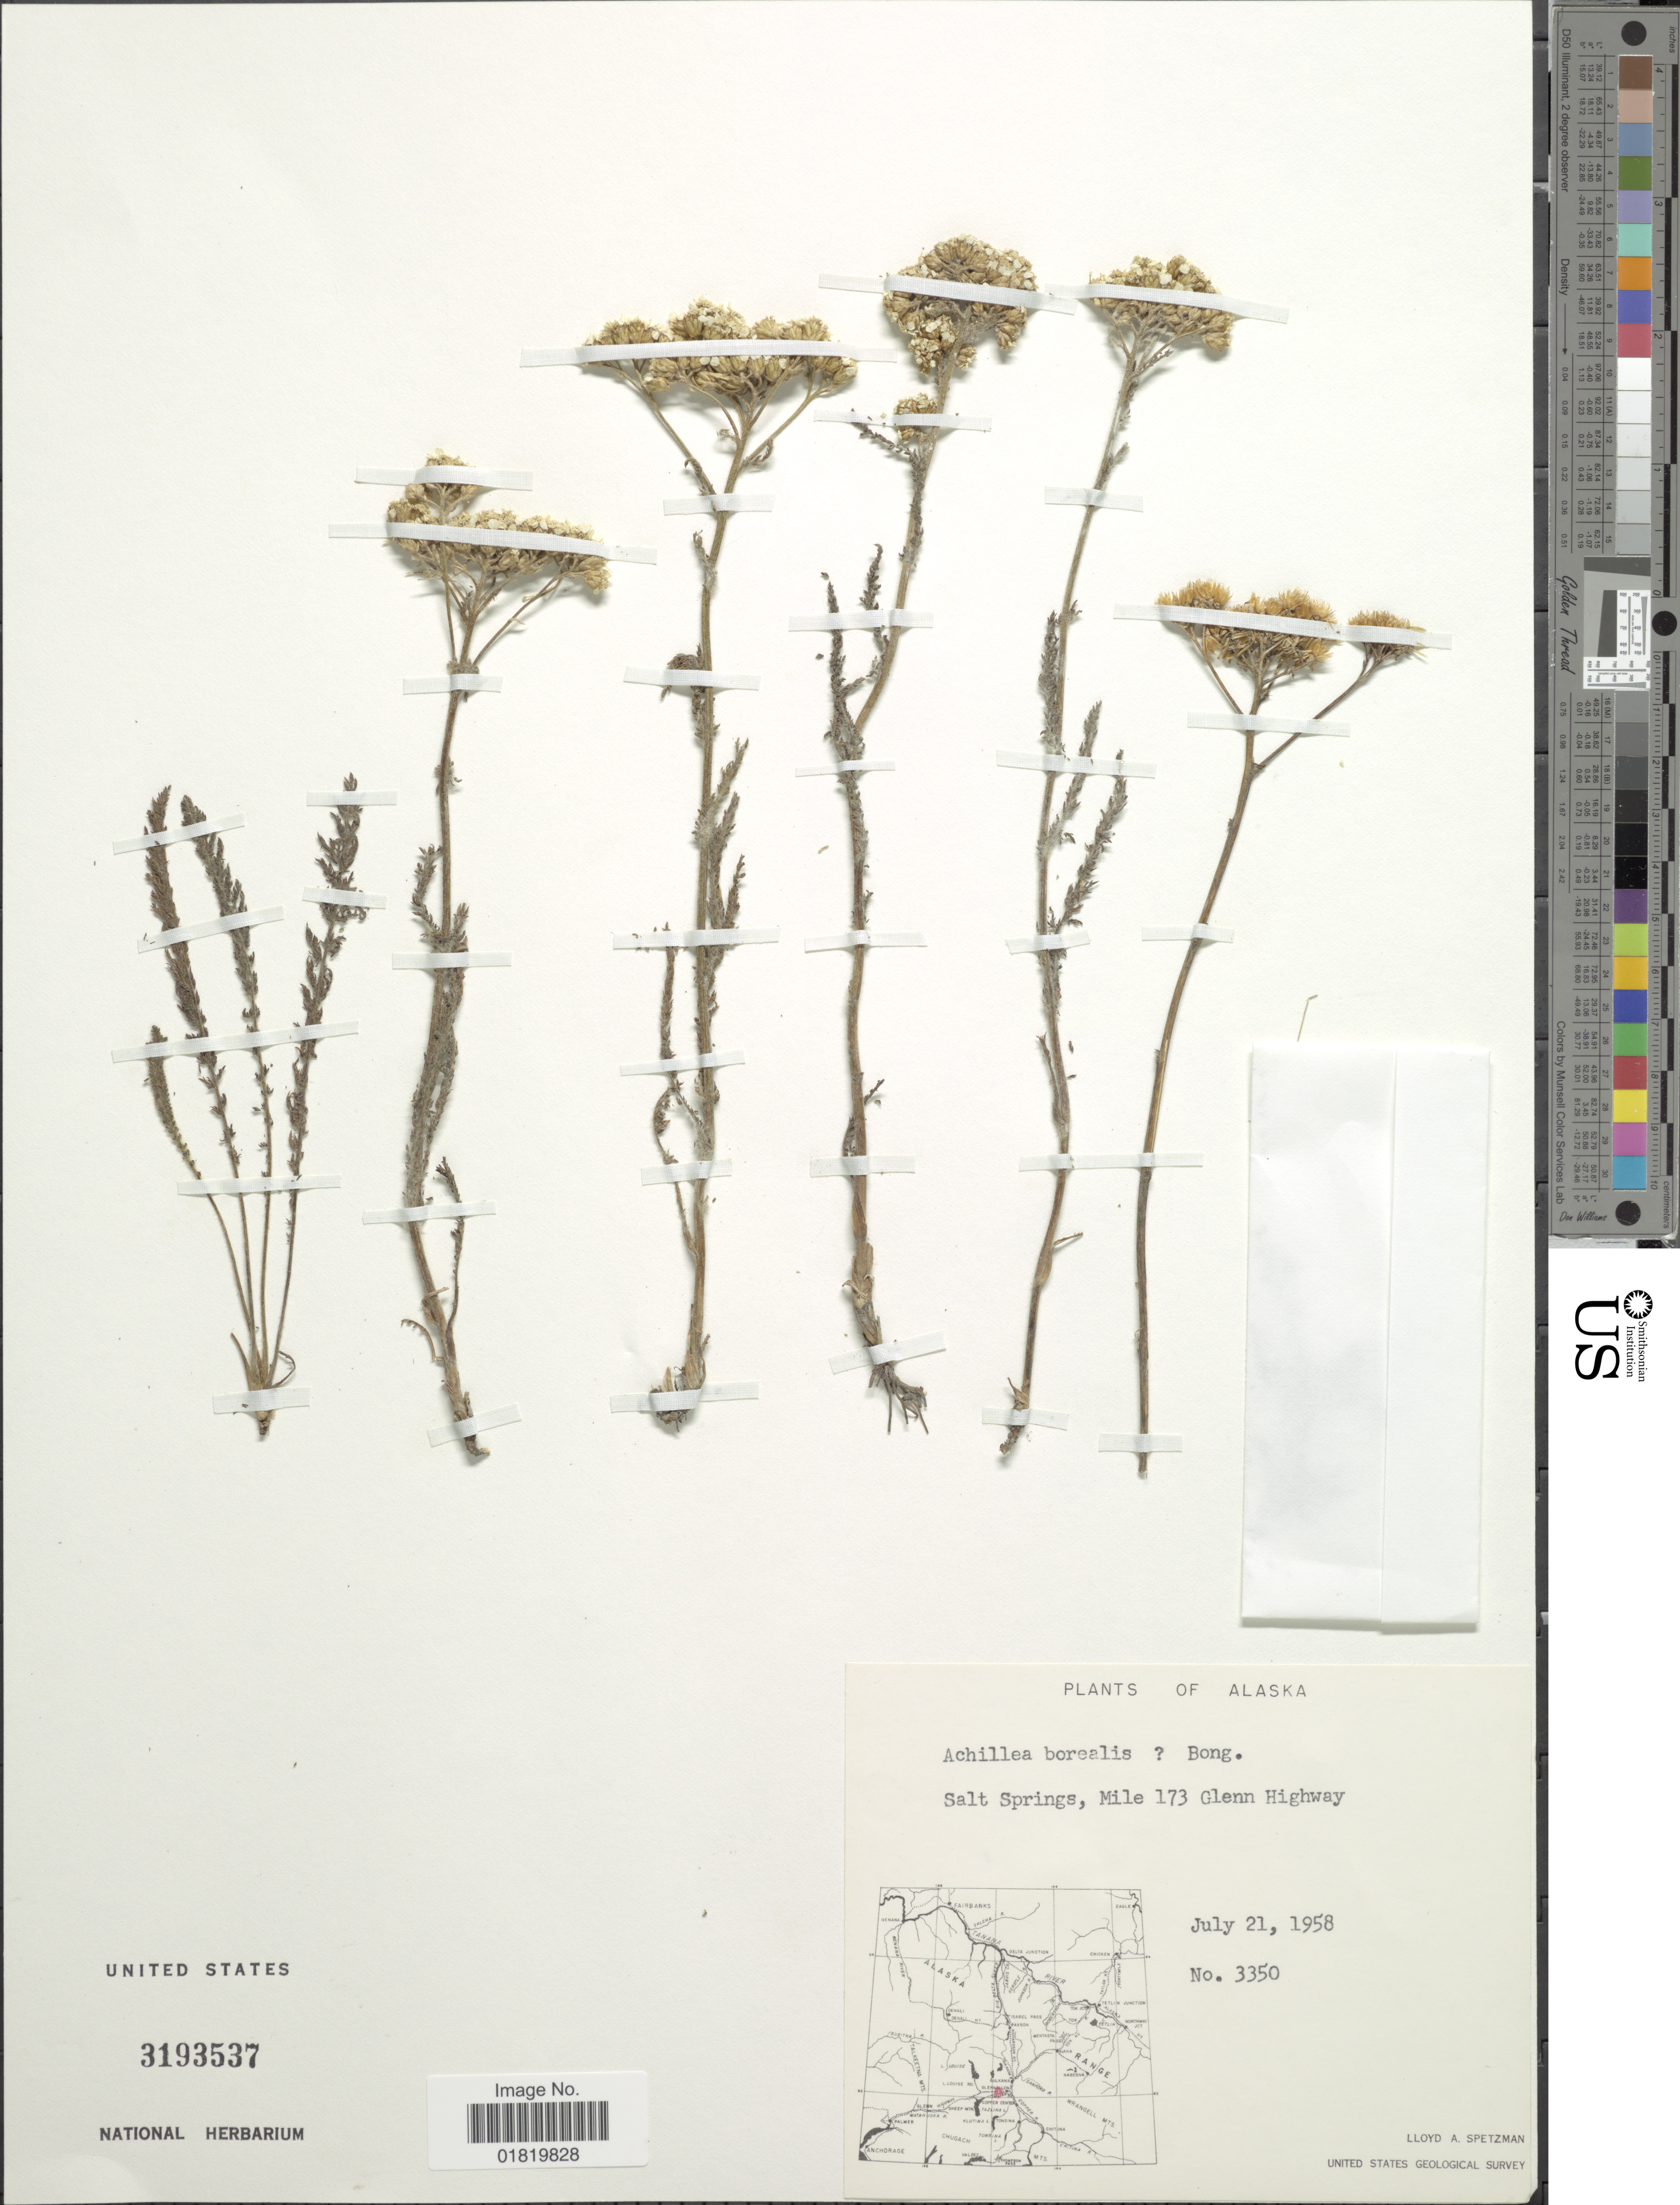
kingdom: Plantae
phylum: Tracheophyta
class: Magnoliopsida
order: Asterales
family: Asteraceae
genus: Achillea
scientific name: Achillea borealis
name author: Bong.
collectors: L. Spetzman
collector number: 3350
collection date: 1958-07-21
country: United States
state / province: Alaska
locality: Salt Springs, Mile 73 Glenn Highway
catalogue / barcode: US 3193537